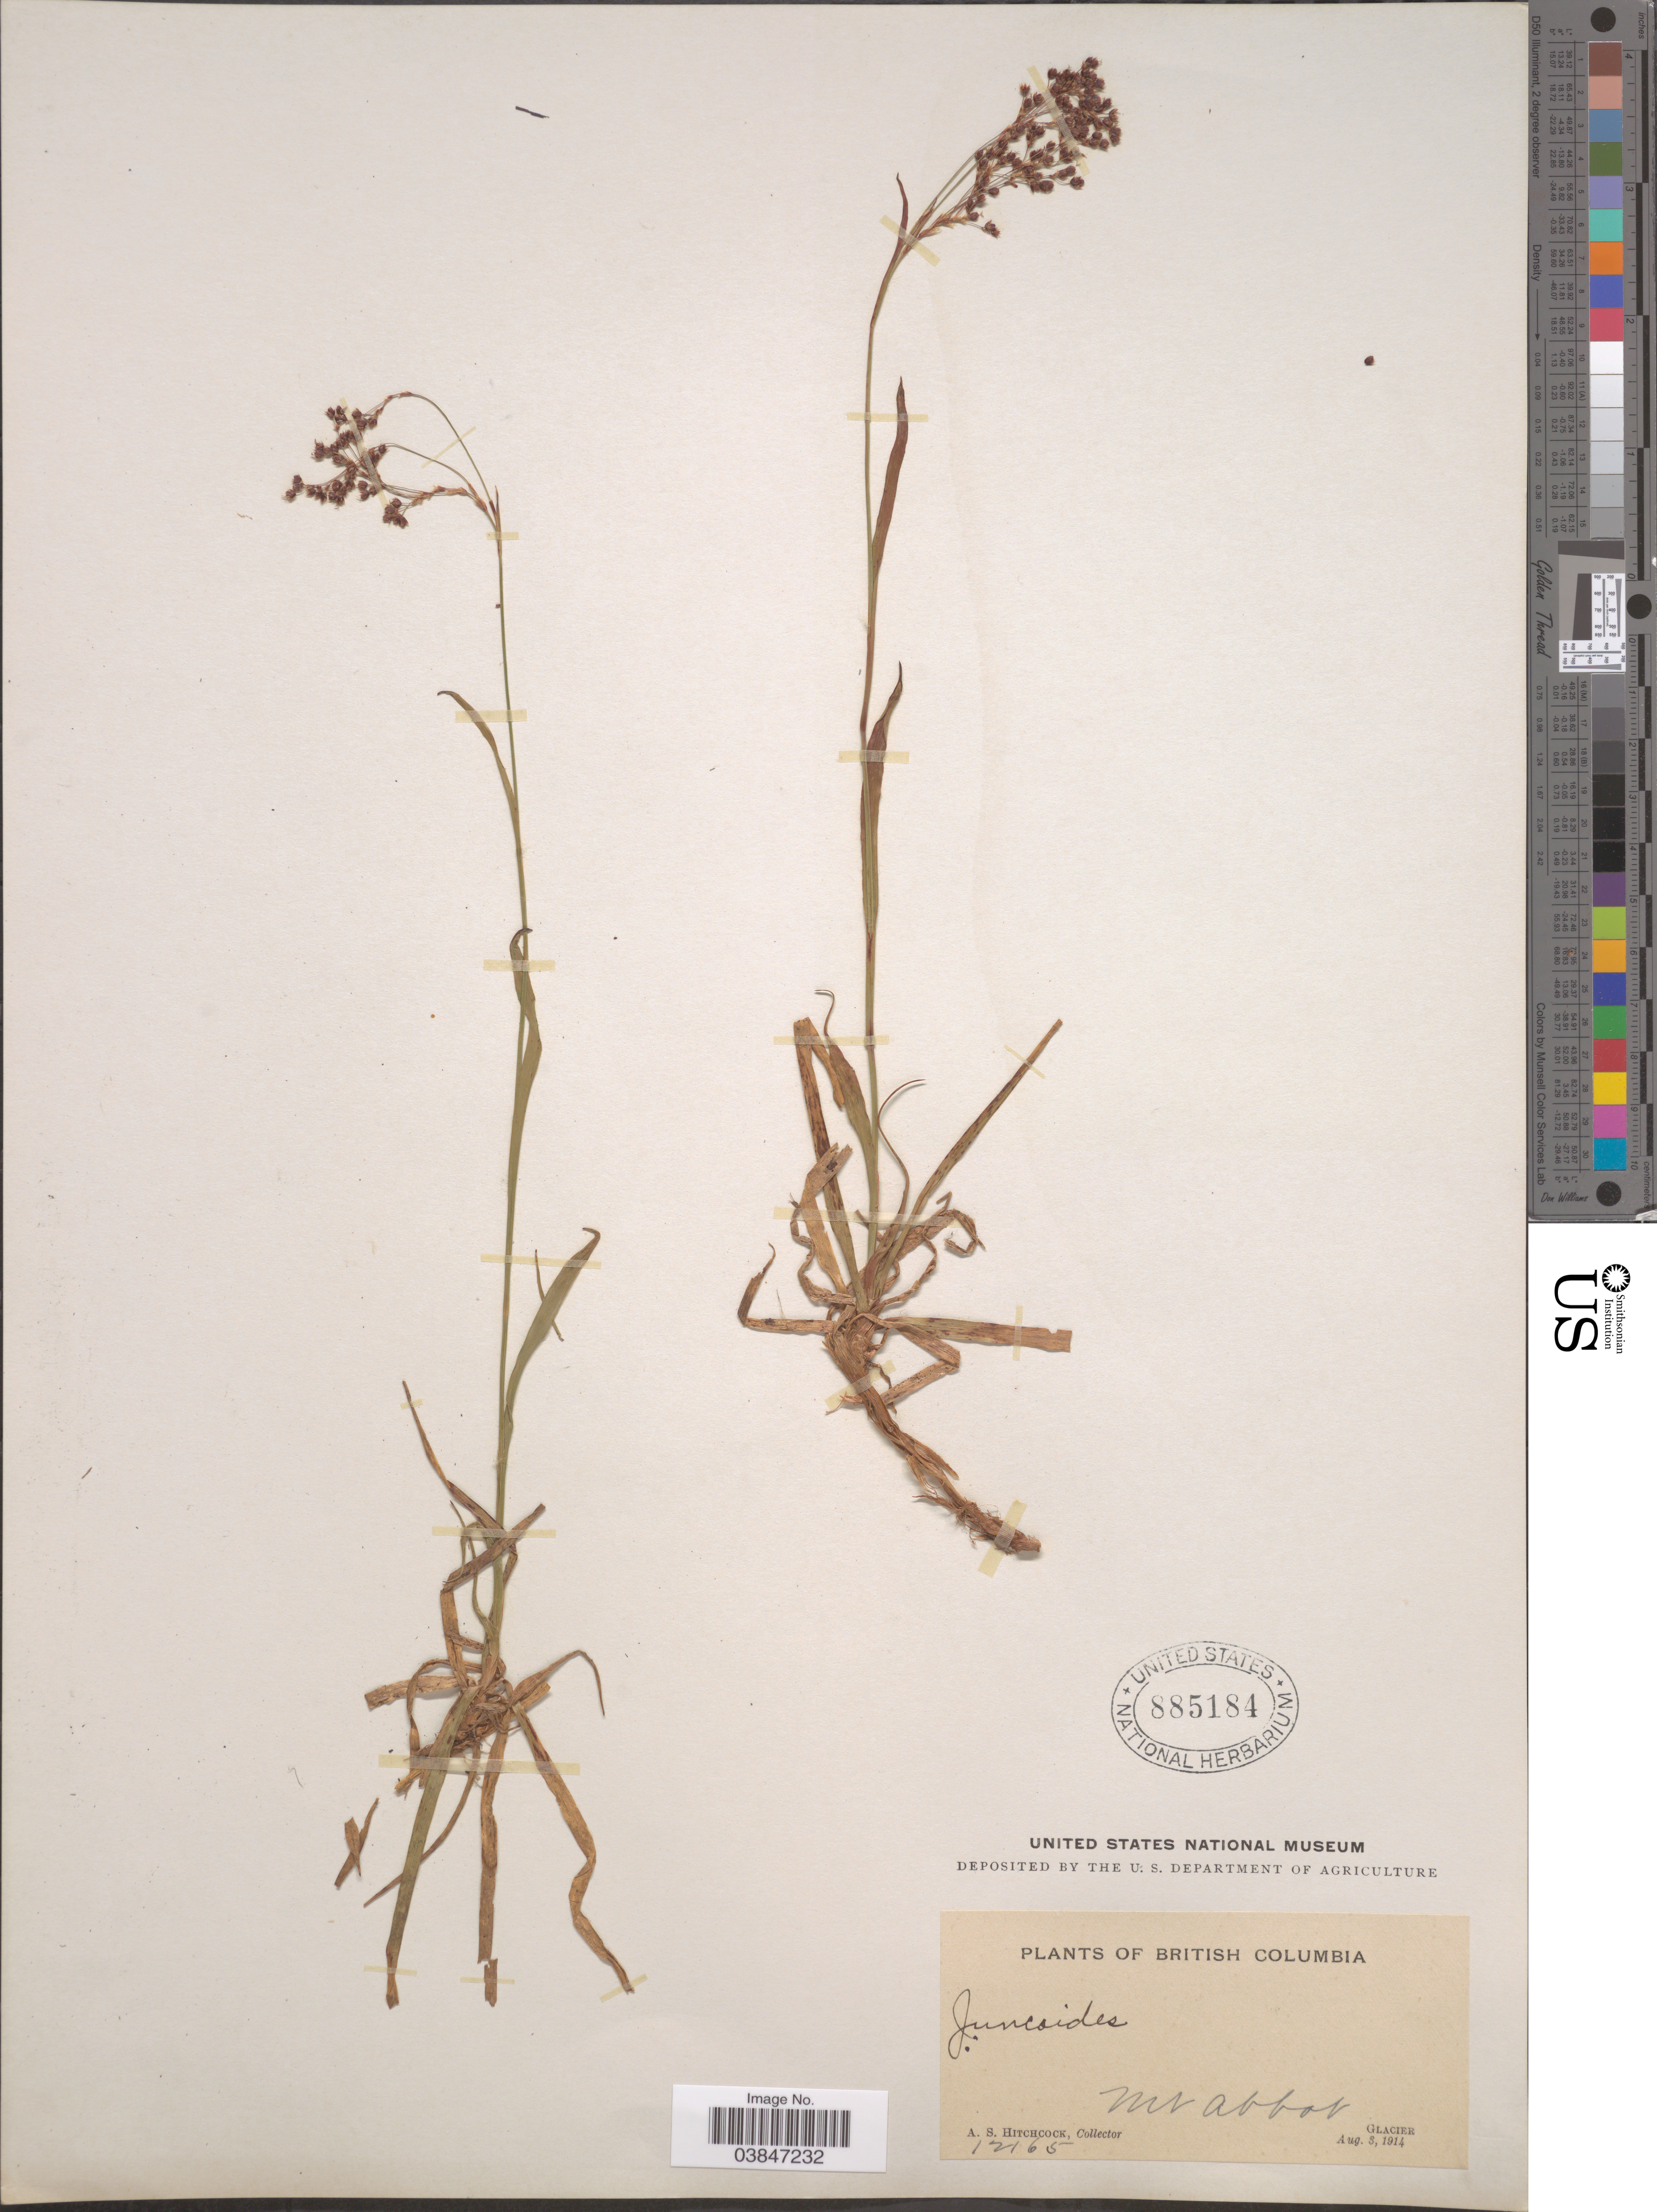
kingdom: Plantae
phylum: Tracheophyta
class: Liliopsida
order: Poales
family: Juncaceae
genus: Luzula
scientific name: Luzula sp.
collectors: A. S. Hitchcock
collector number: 12165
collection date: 1914-08-03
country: Canada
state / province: British Columbia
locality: Mt Abbot. Glacier.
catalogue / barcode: US 885184